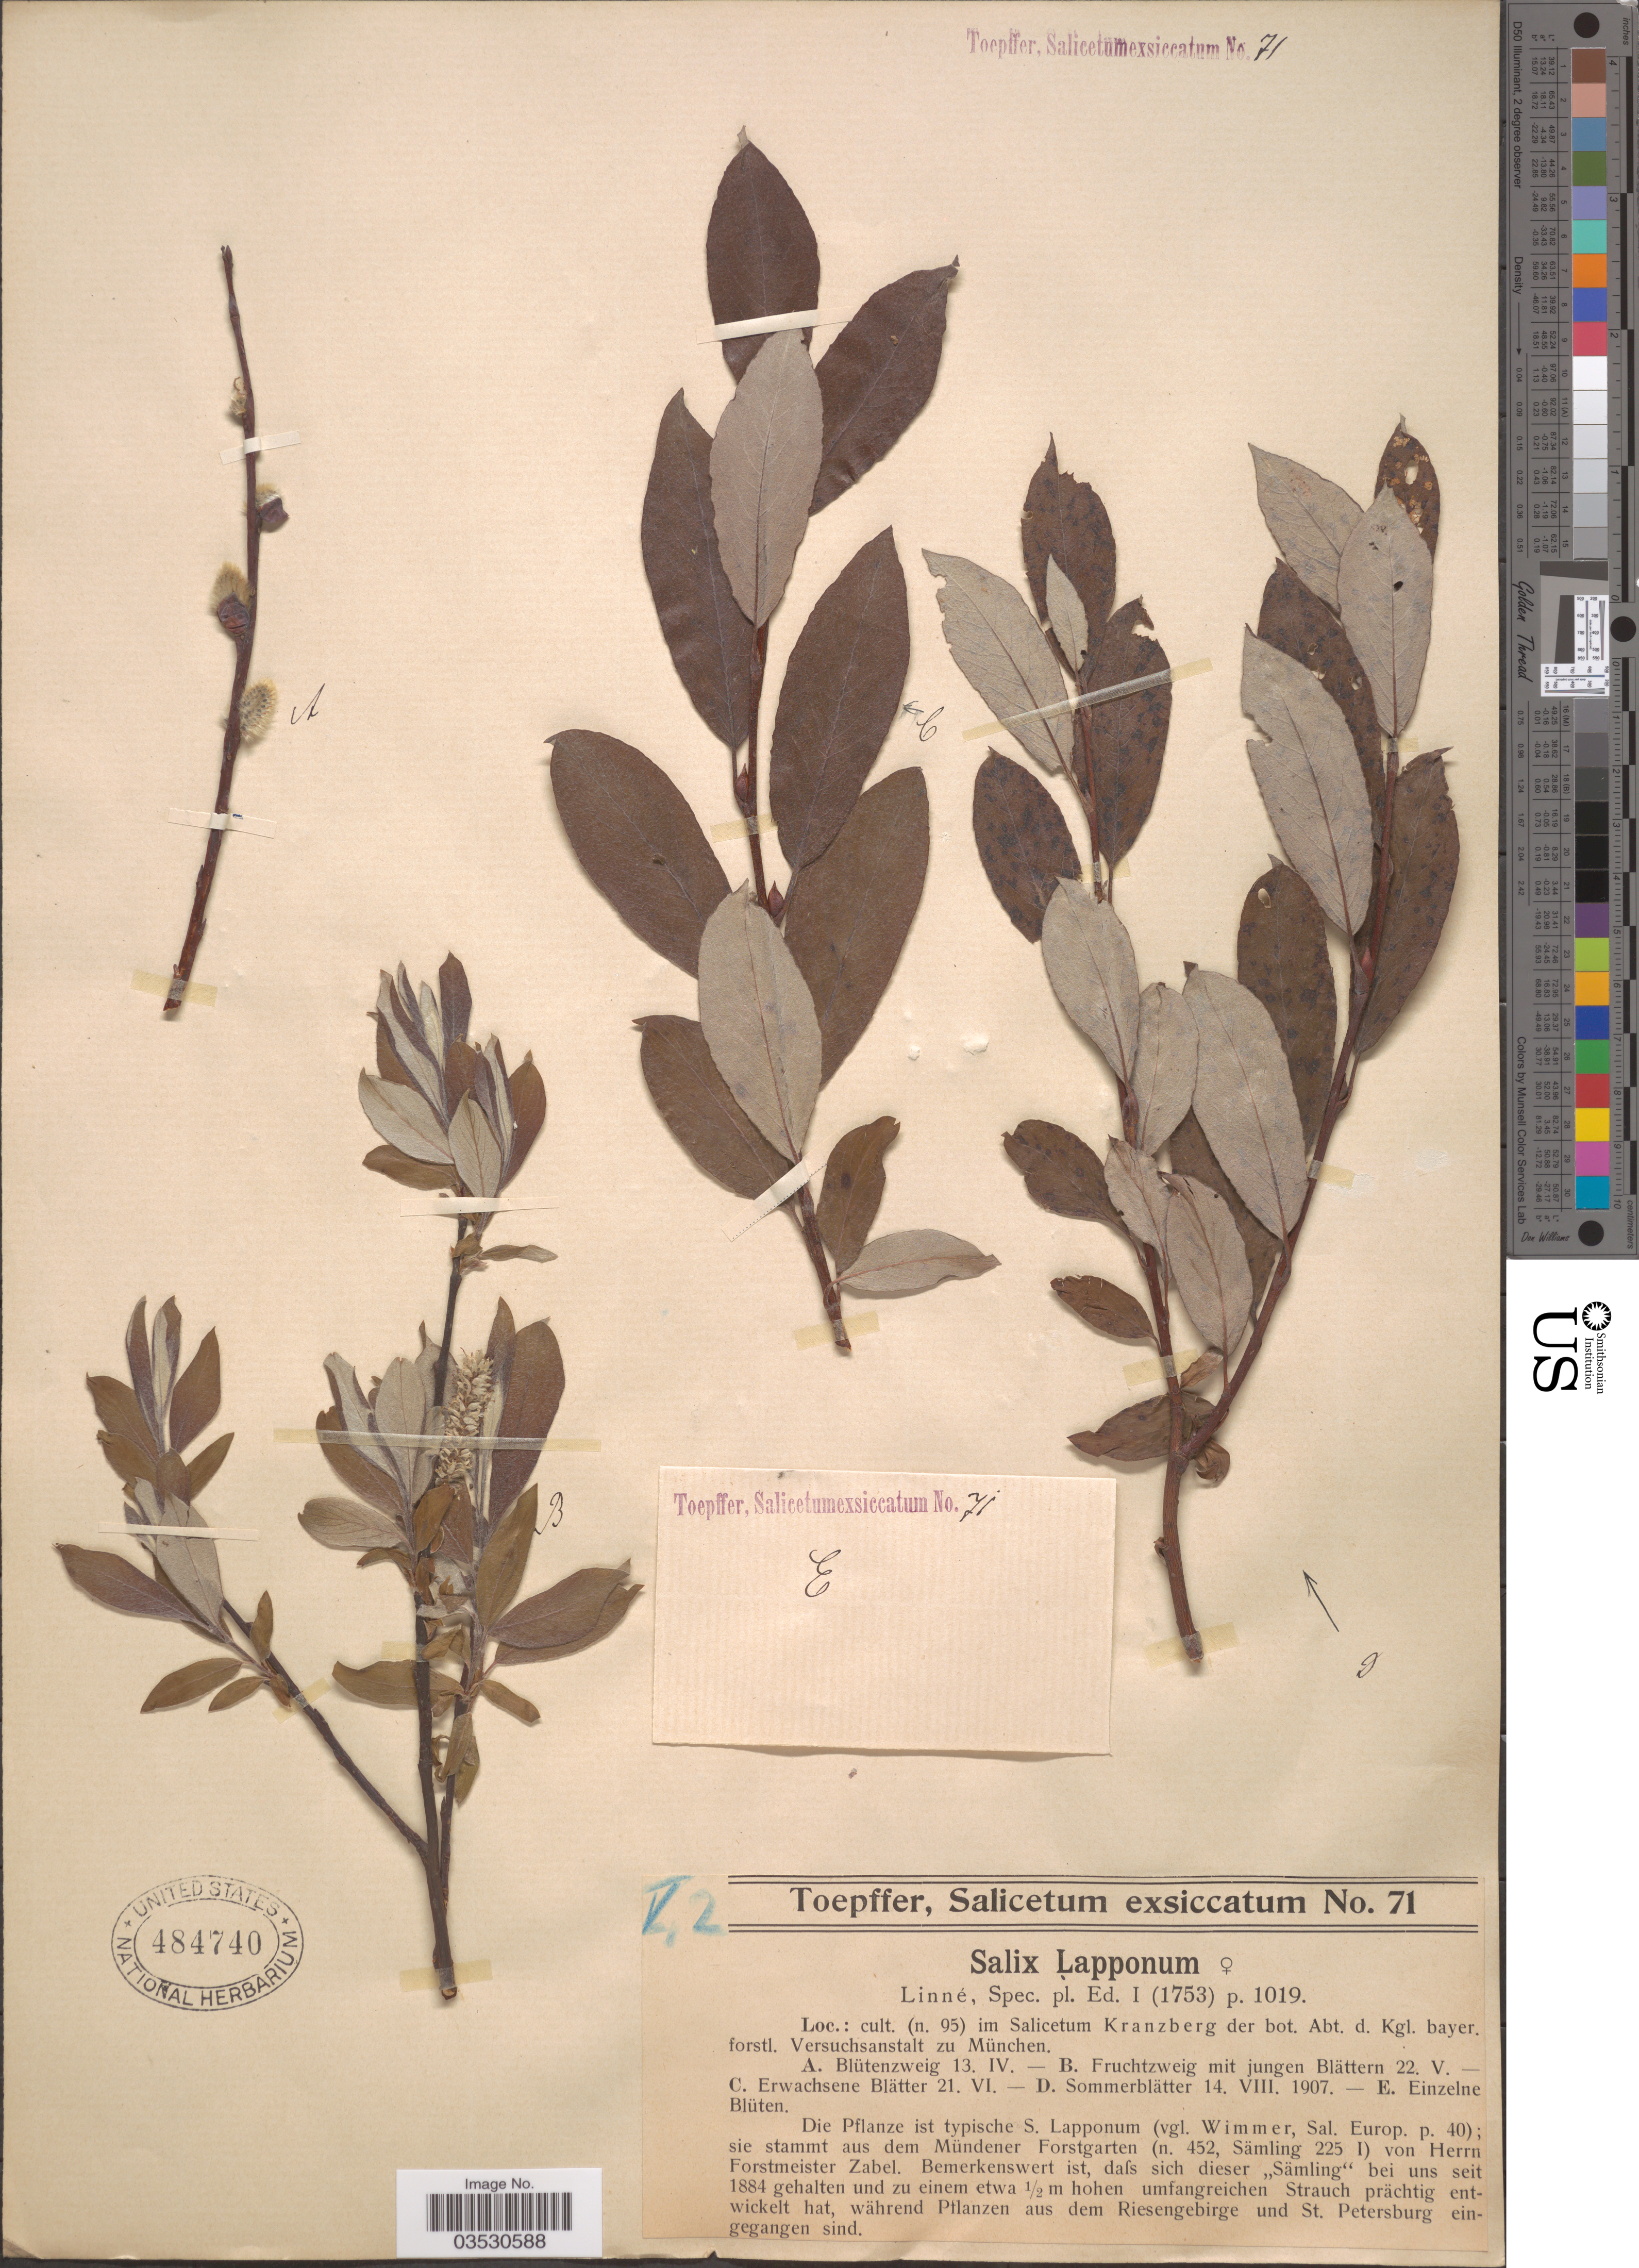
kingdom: Plantae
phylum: Tracheophyta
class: Magnoliopsida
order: Malpighiales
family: Salicaceae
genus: Salix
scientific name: Salix lapponum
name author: L.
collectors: A. Toepffer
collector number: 71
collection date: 1907-04-13/1907-08-14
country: Germany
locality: Cult. (n. 95) im Salicetum Kranzberg der bot. Abt. d. Kgl. bayer. forstl. Versuchsanstalt zu München.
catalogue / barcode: US 484740